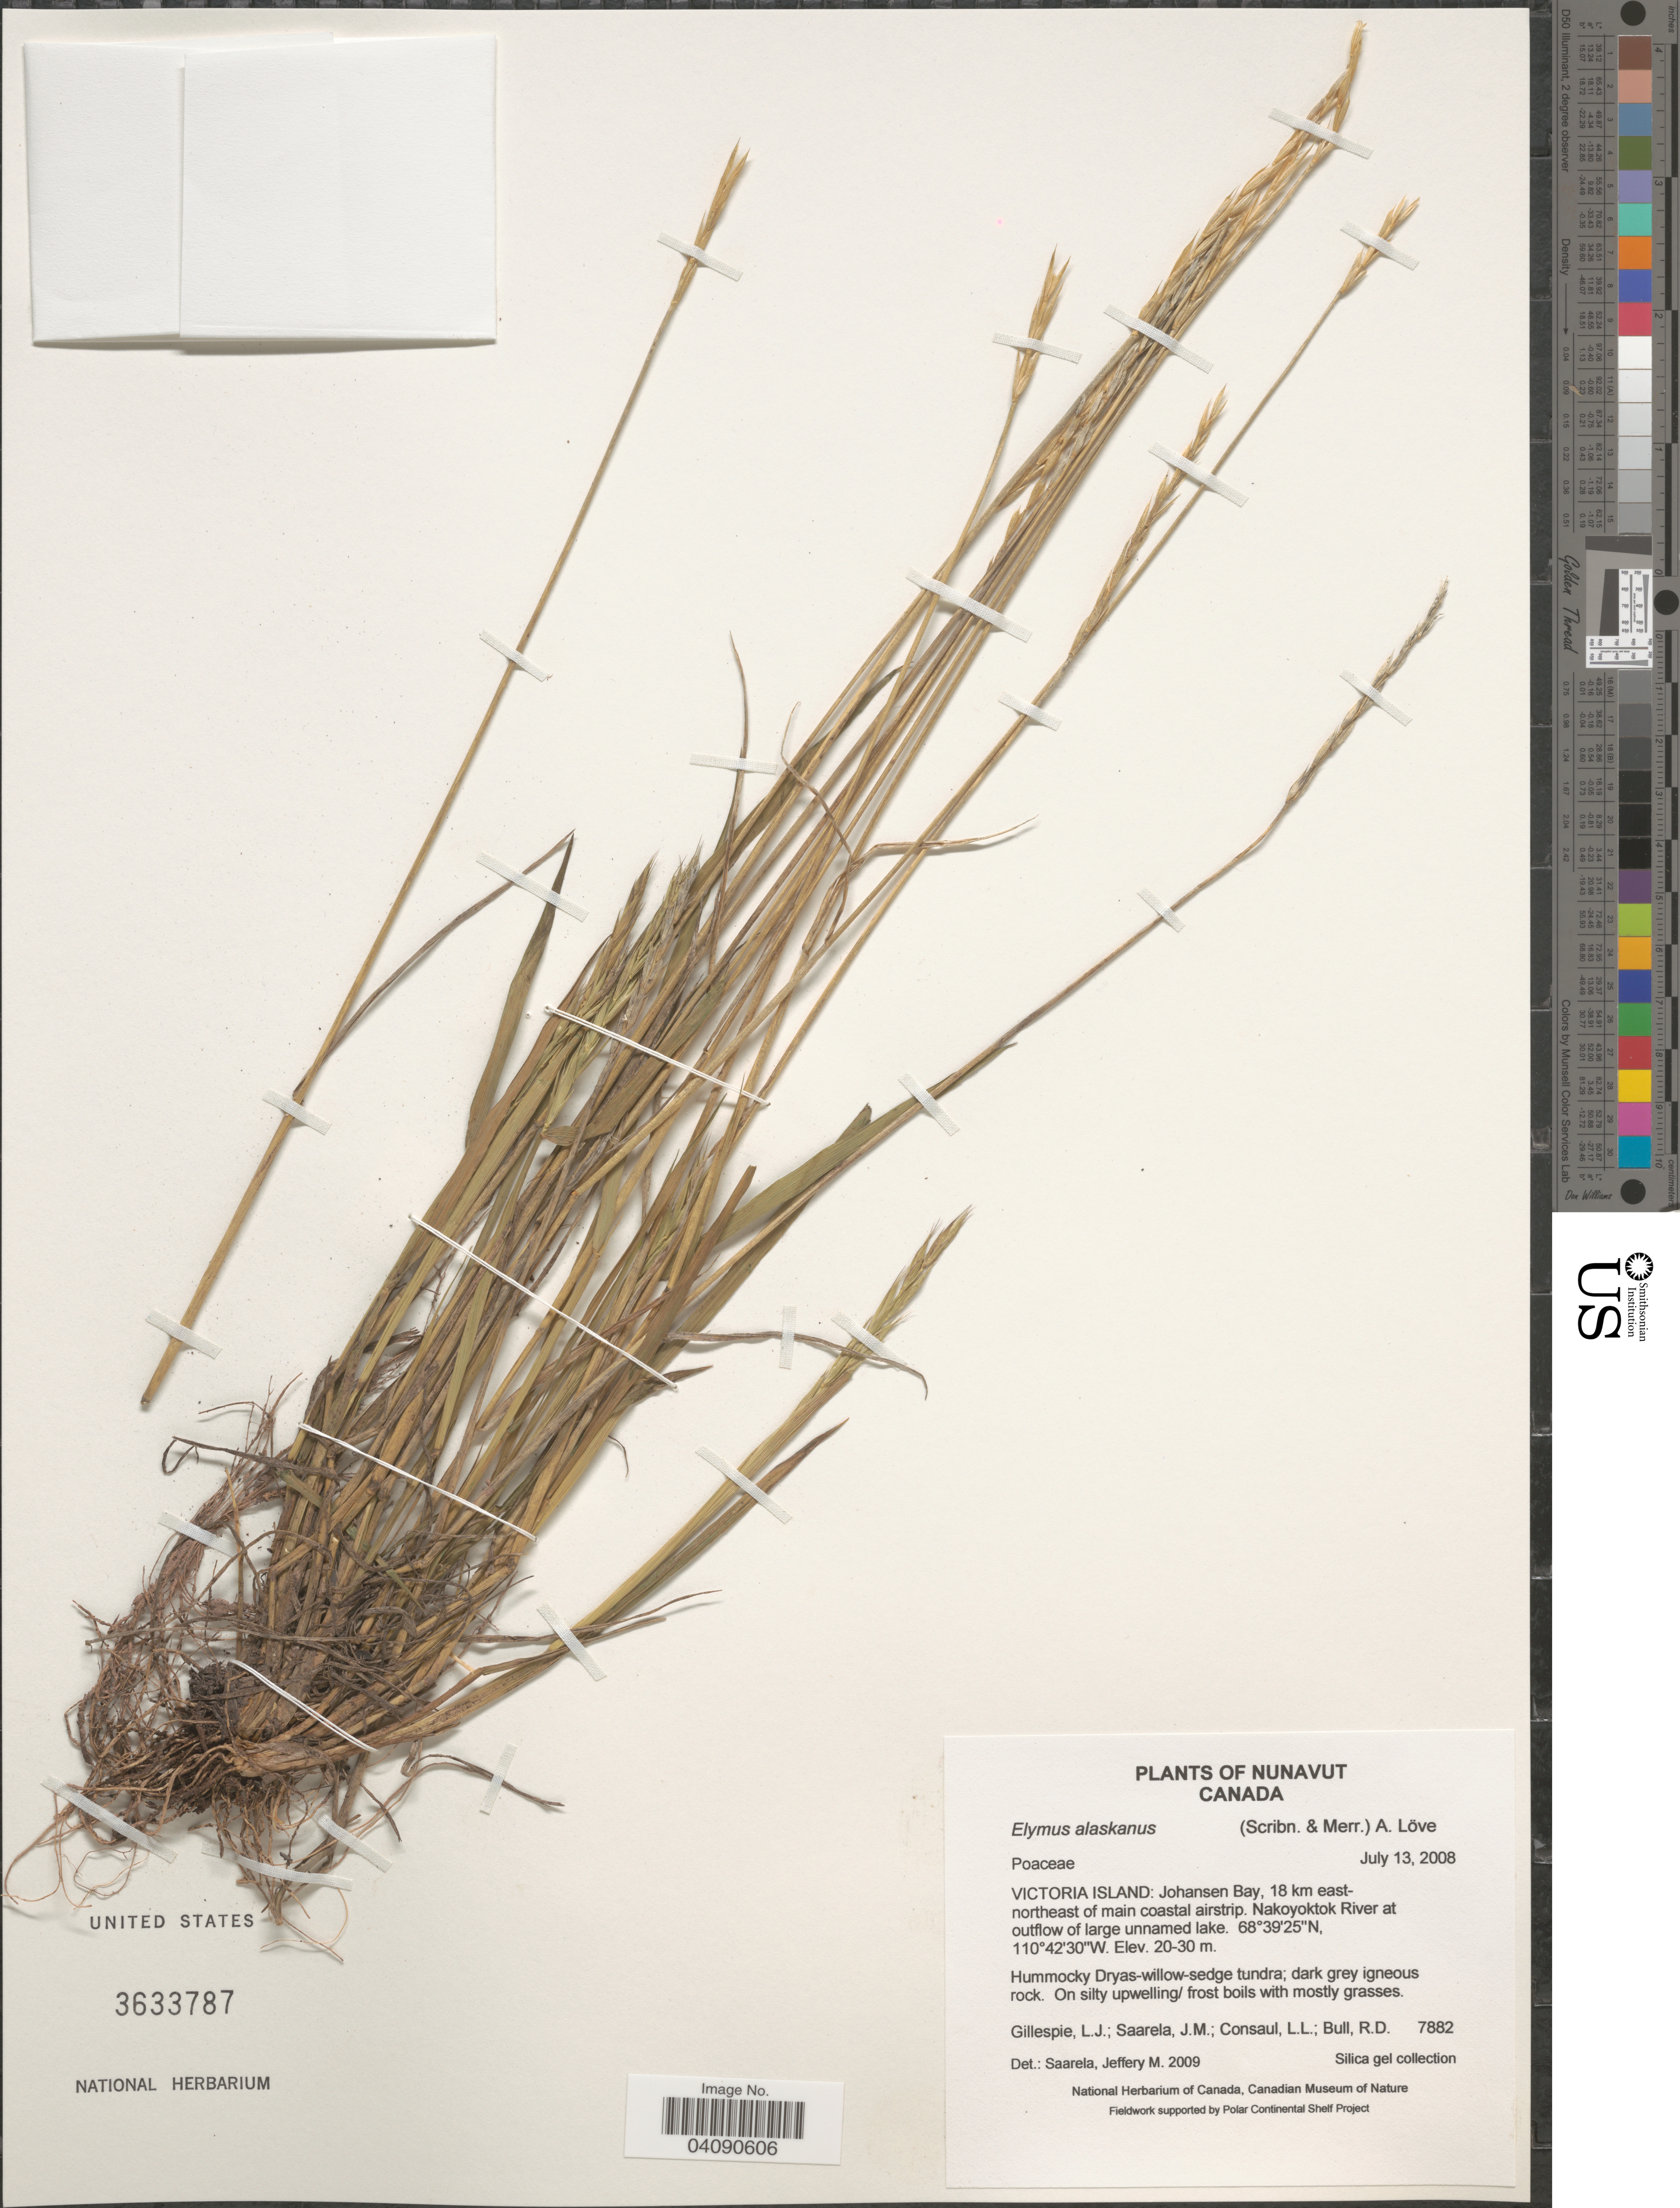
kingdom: Plantae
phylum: Tracheophyta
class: Liliopsida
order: Poales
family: Poaceae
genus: Elymus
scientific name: Elymus alaskanus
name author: (Scribn. & Merr.) Á. Löve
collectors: L. Gillespie, J. Saarela, L. Consaul & R. Bull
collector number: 7882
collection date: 2008-07-13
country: Canada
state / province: Nunavut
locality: Victoria Island: Johansen Bay, 18 km east-northeast of main coastal airstrip. Nakoyoktok River at outflow of large unnamed lake.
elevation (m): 20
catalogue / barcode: US 3633787